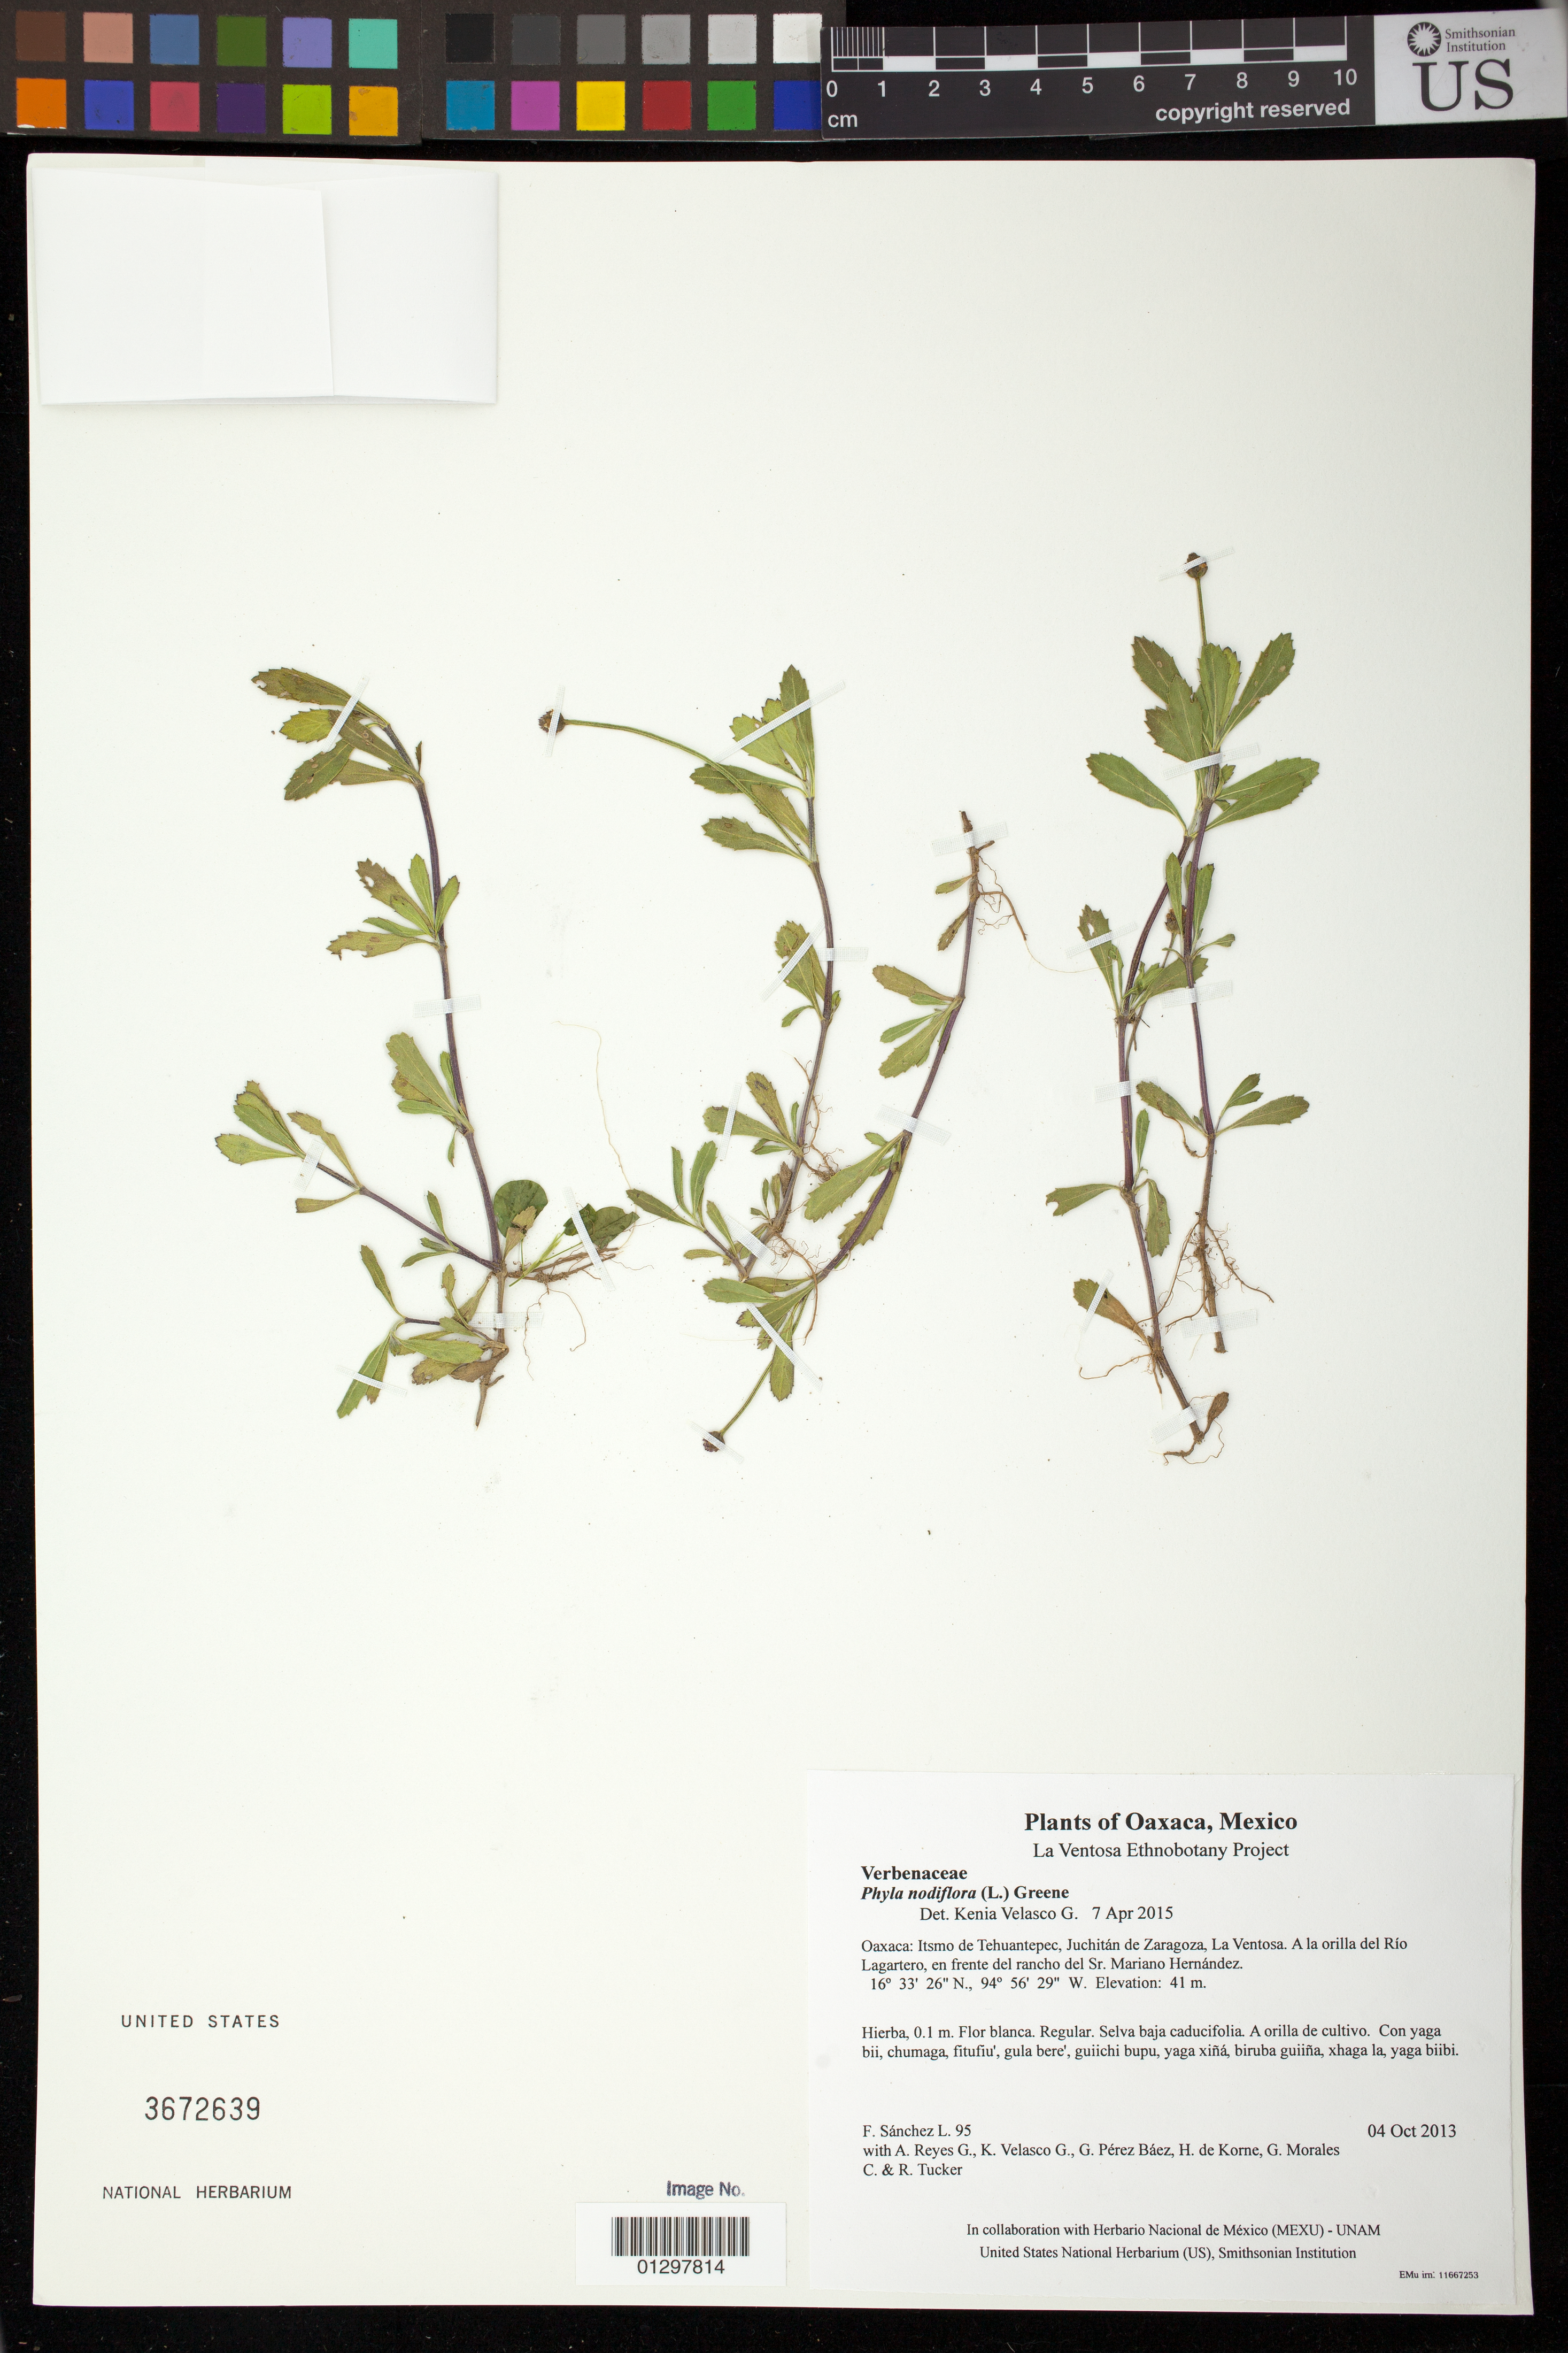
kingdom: Plantae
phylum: Tracheophyta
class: Magnoliopsida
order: Lamiales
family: Verbenaceae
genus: Phyla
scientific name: Phyla nodiflora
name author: (L.) Greene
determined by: Velasco G., Kenia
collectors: F. Sánchez L., A. Reyes G., K. Velasco G., G. Pérez Báez, H. de Korne, G. Morales C. & R. Tucker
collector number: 95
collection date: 2013-10-04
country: Mexico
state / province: Oaxaca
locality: Itsmo de Tehuantepec, Juchitán de Zaragoza, La Ventosa. A la orilla del Río Lagartero, en frente del rancho del Sr. Mariano Hernández.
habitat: Selva baja caducifolia. A orilla de cultivo.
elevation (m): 41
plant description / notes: JEBOT, MEXU, SERO, US; Guixi bandaga. 0.1 m. Guie' naquichi'. Nuu.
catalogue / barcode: US 3672639